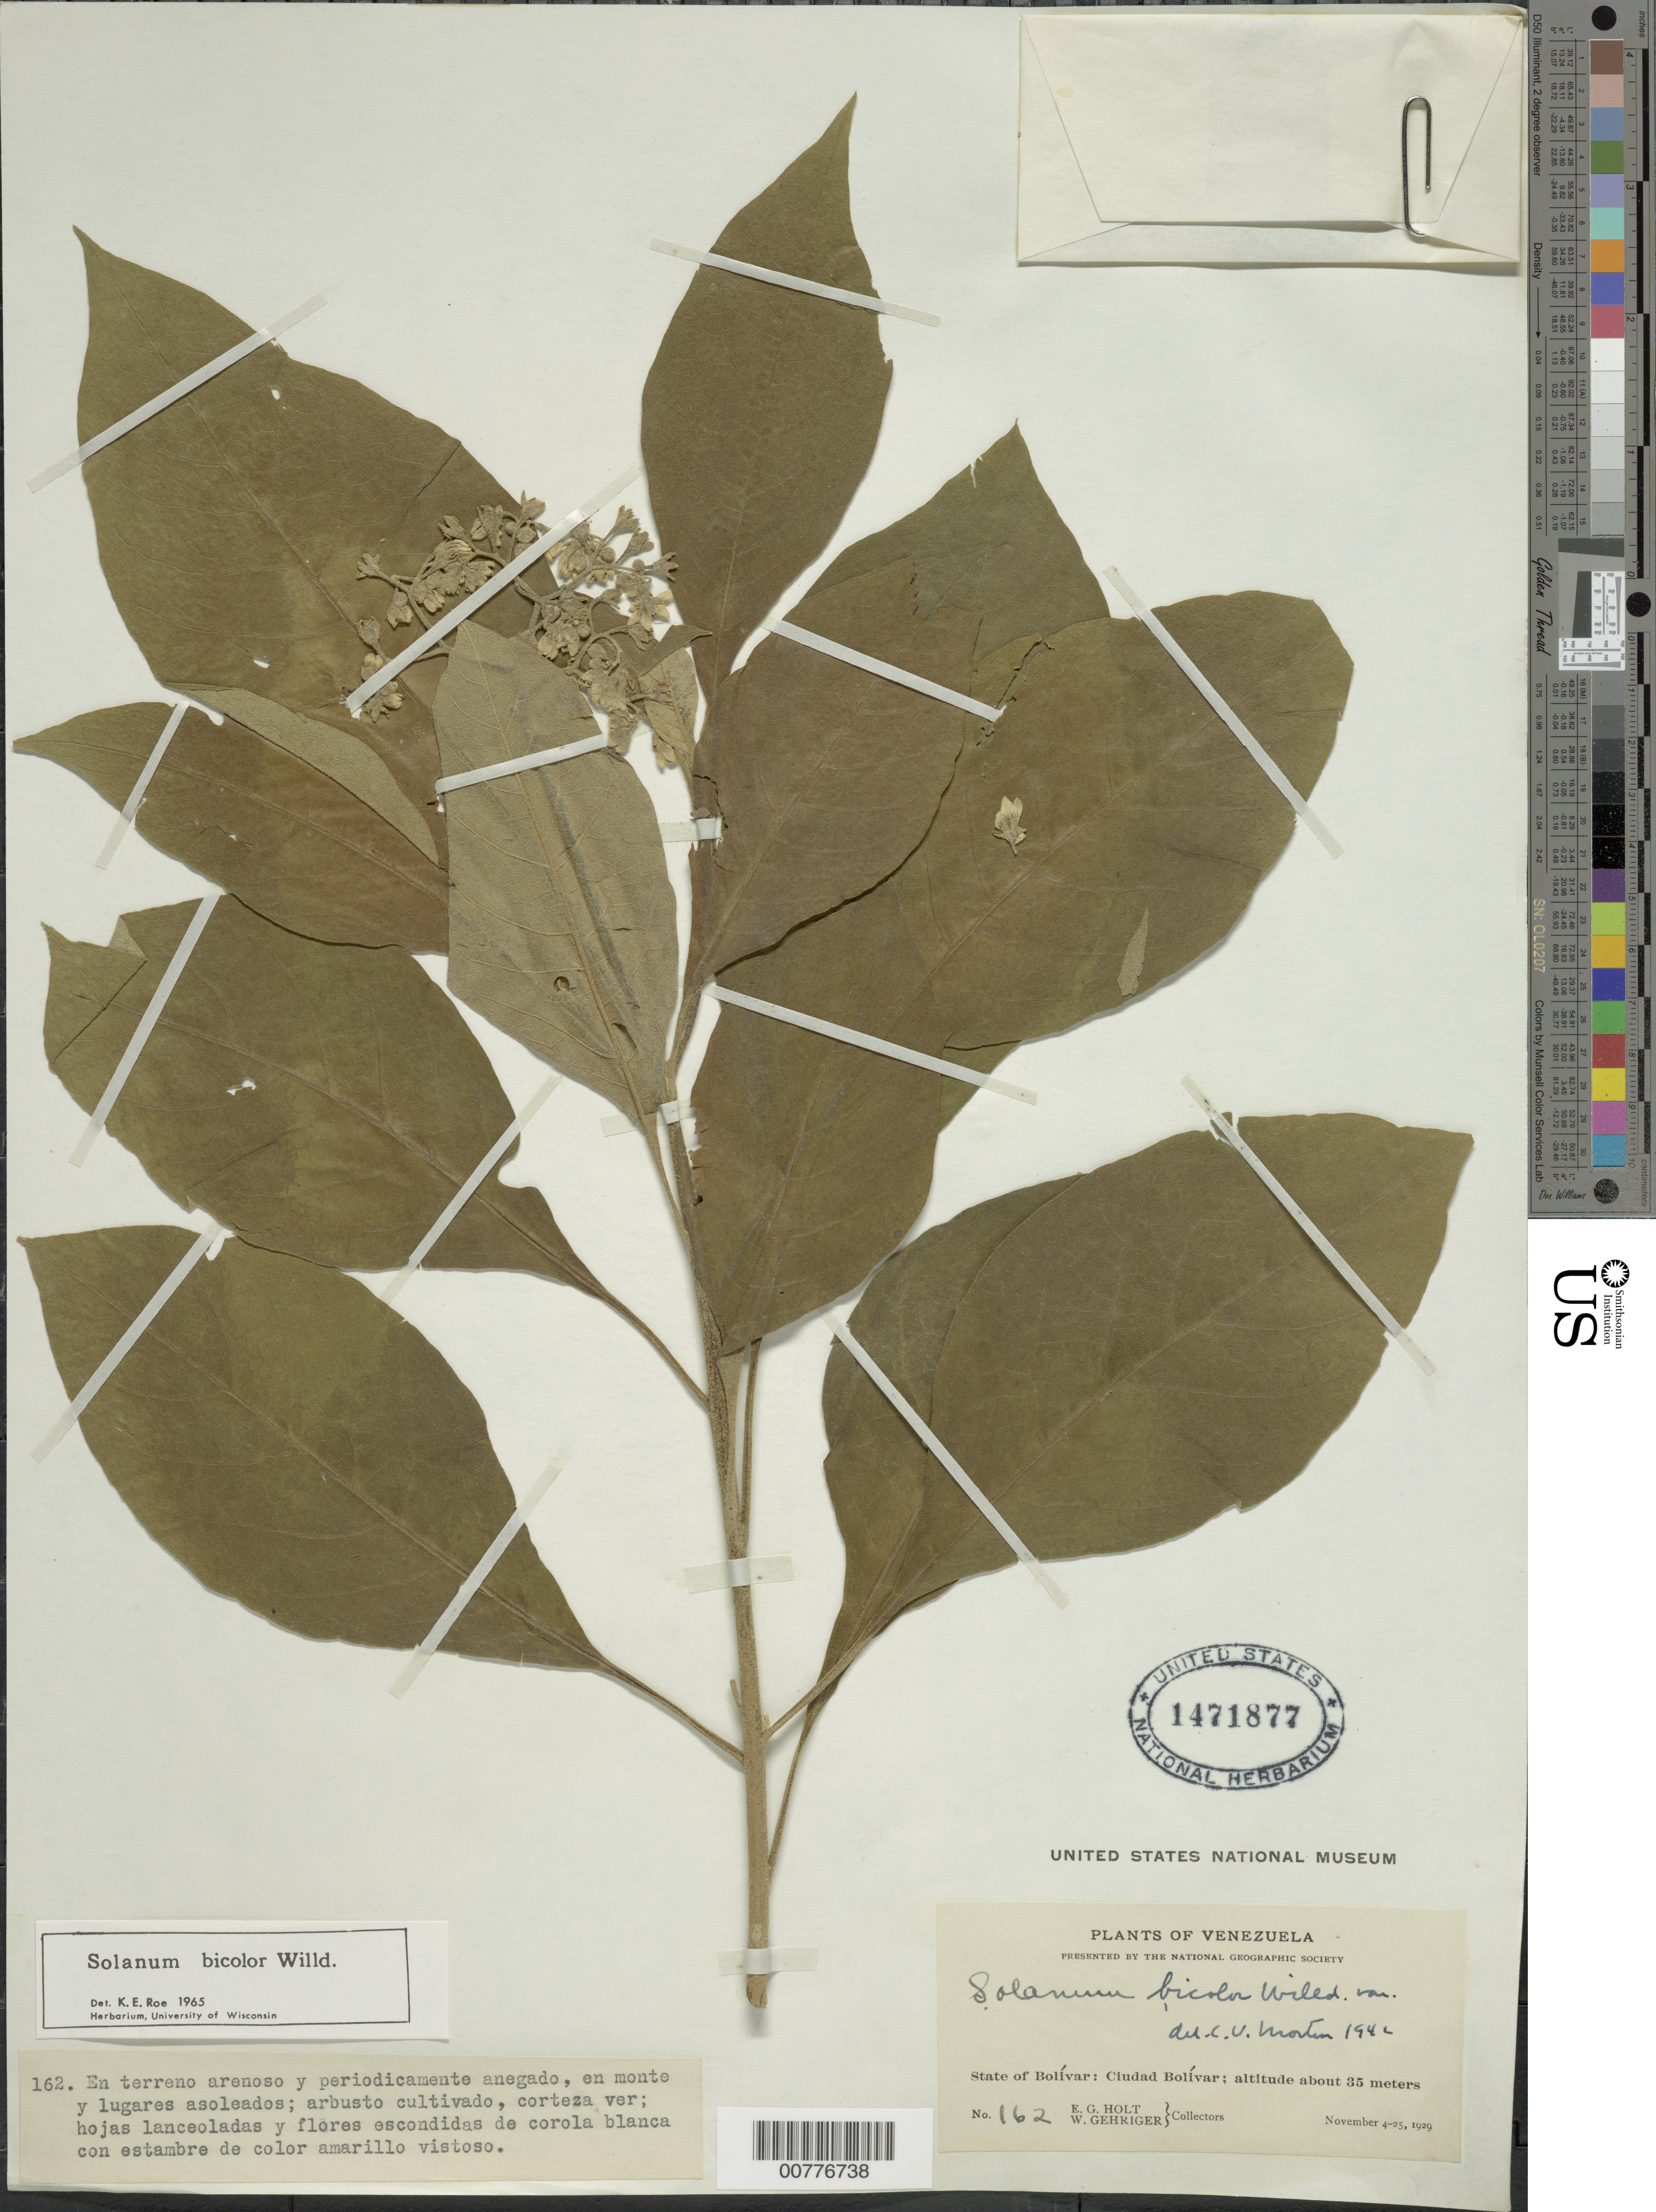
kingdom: Plantae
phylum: Tracheophyta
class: Magnoliopsida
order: Solanales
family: Solanaceae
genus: Solanum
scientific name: Solanum bicolor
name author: Willd. ex Roem. & Schult.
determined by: Roe, K. E.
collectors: E. Holt & W. Gehriger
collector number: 162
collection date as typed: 11 Nov 1929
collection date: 1929-11-11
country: Venezuela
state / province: Bolívar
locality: Ciudad Bolívar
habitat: en terreno arenoso y periodicamente anegado, en monte y lugares asoleados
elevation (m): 35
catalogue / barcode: US 1471877